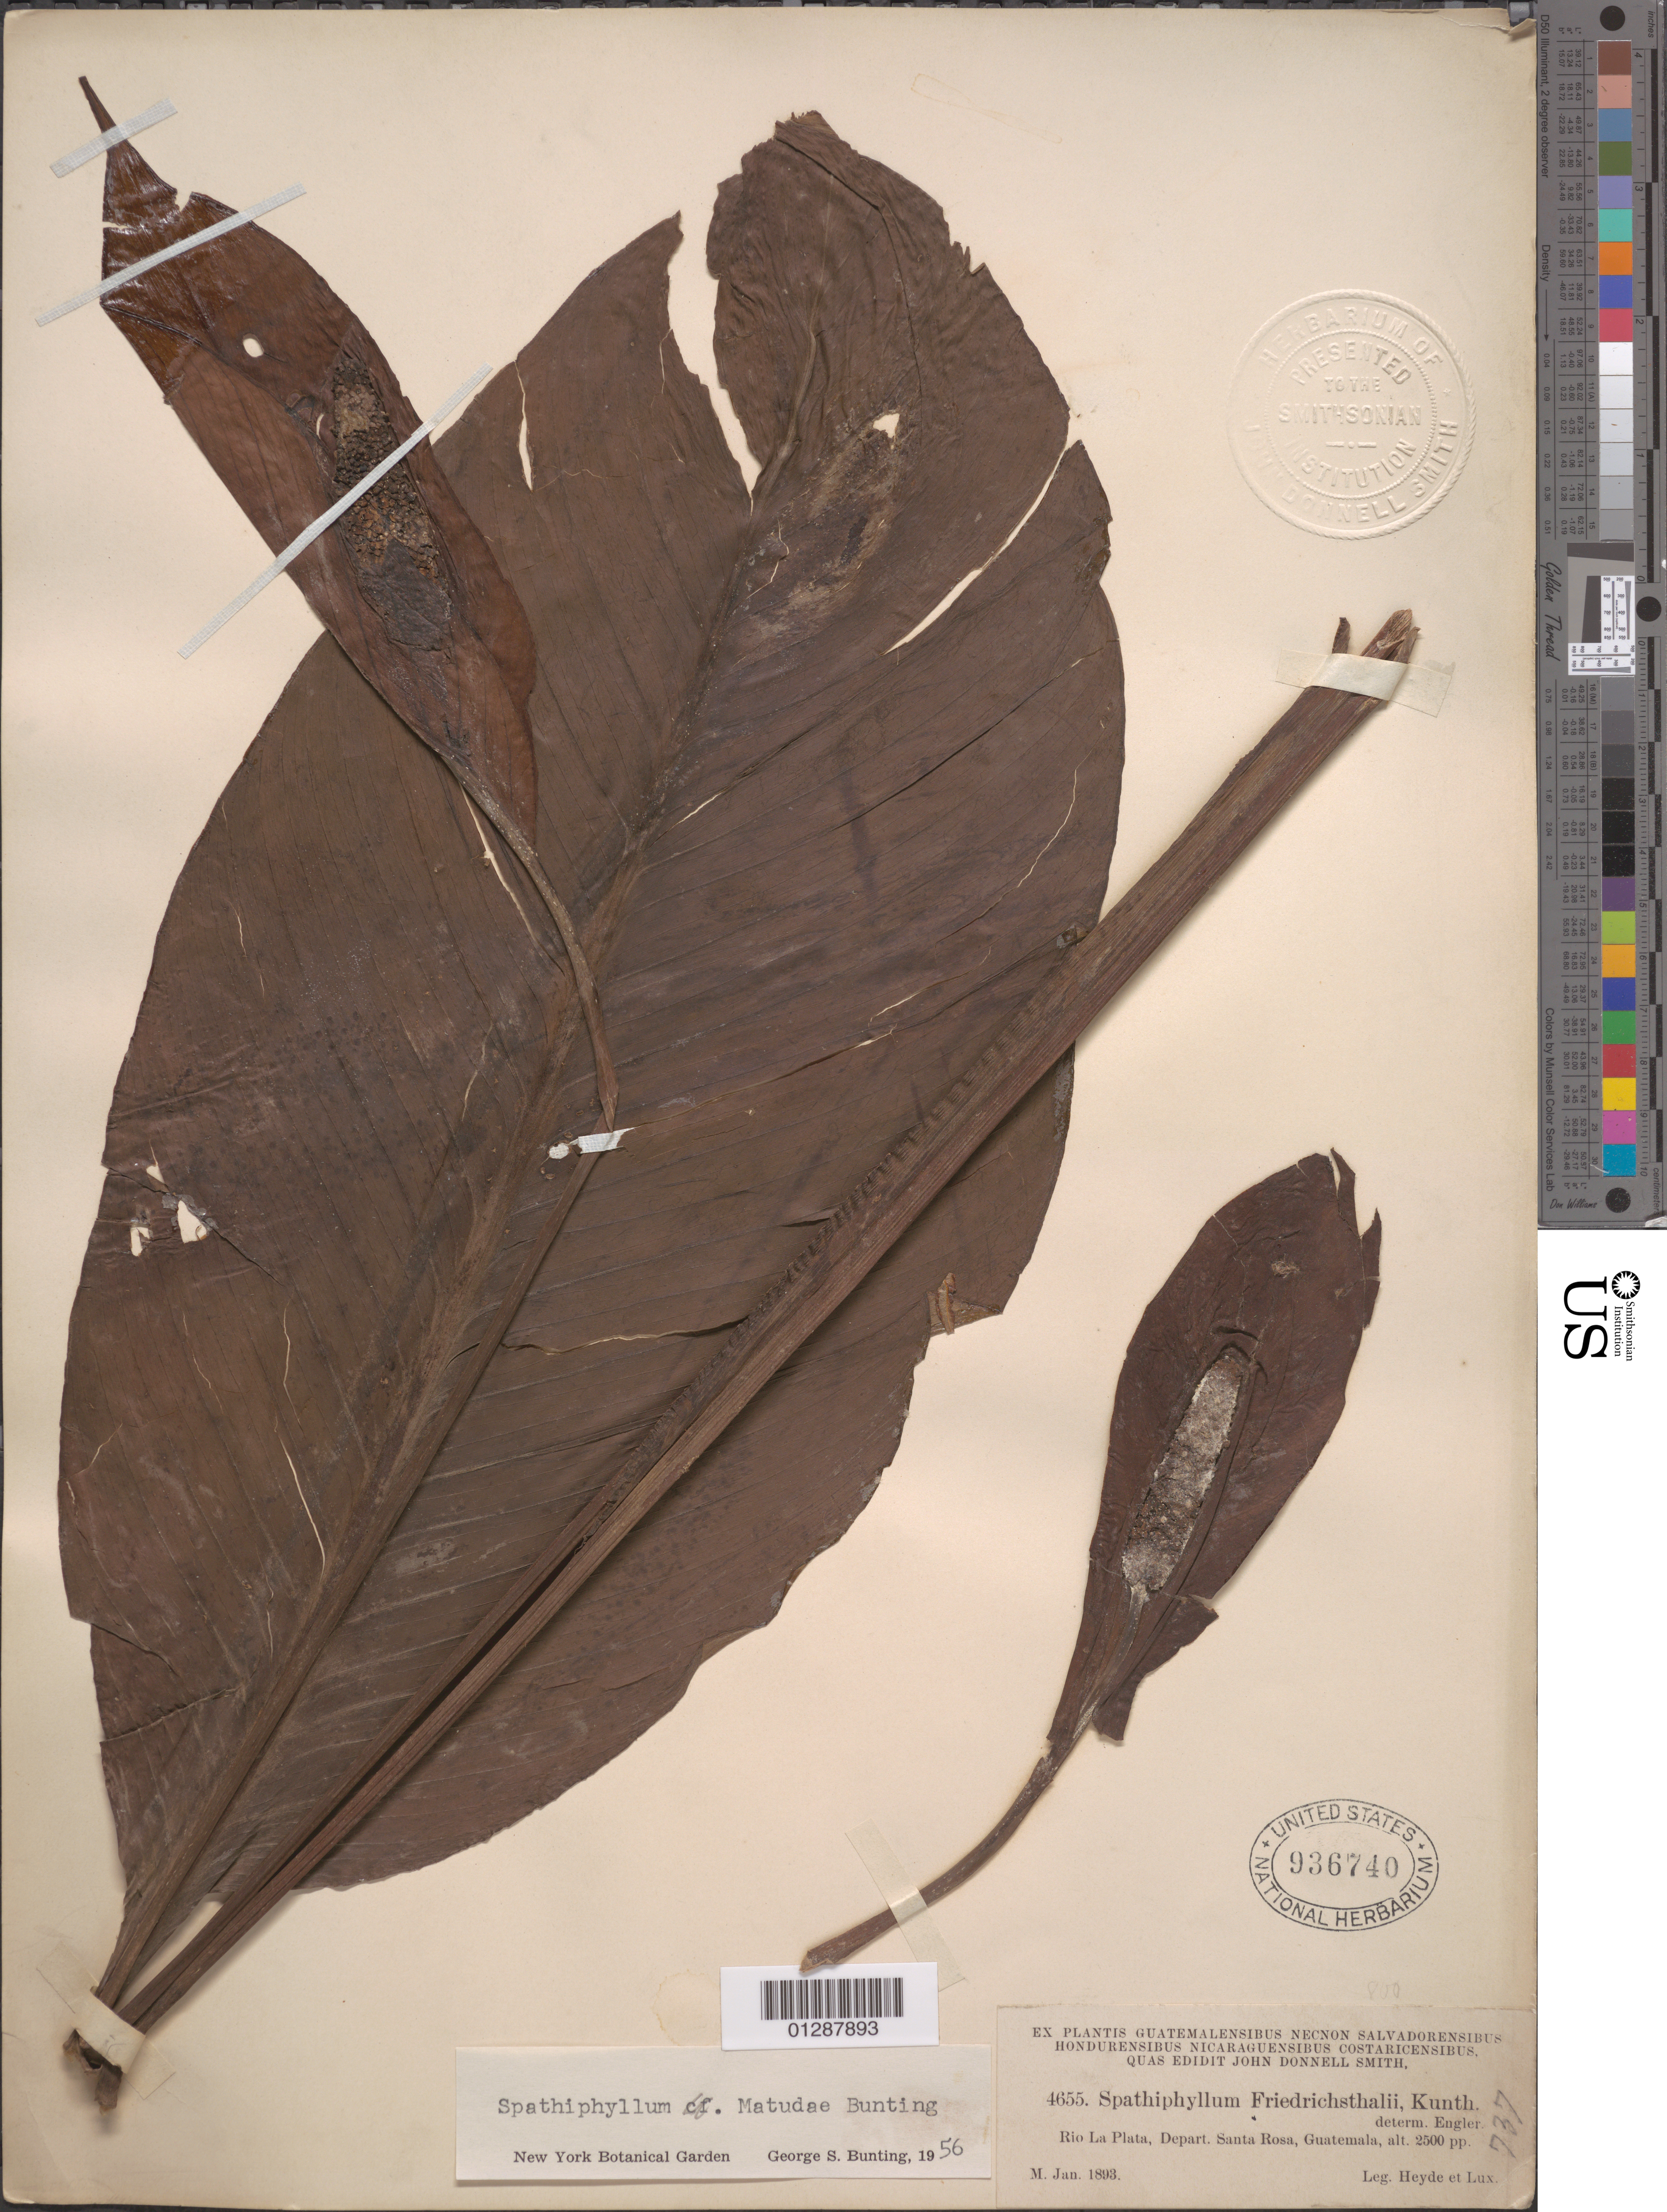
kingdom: Plantae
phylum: Tracheophyta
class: Liliopsida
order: Alismatales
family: Araceae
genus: Spathiphyllum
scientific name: Spathiphyllum matudae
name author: G.S. Bunting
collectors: Heyde & Lux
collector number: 4655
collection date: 1893-01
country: Guatemala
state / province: Santa Rosa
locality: Rio La Plata, Depart. Santa Rosa.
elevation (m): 762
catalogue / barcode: US 936740